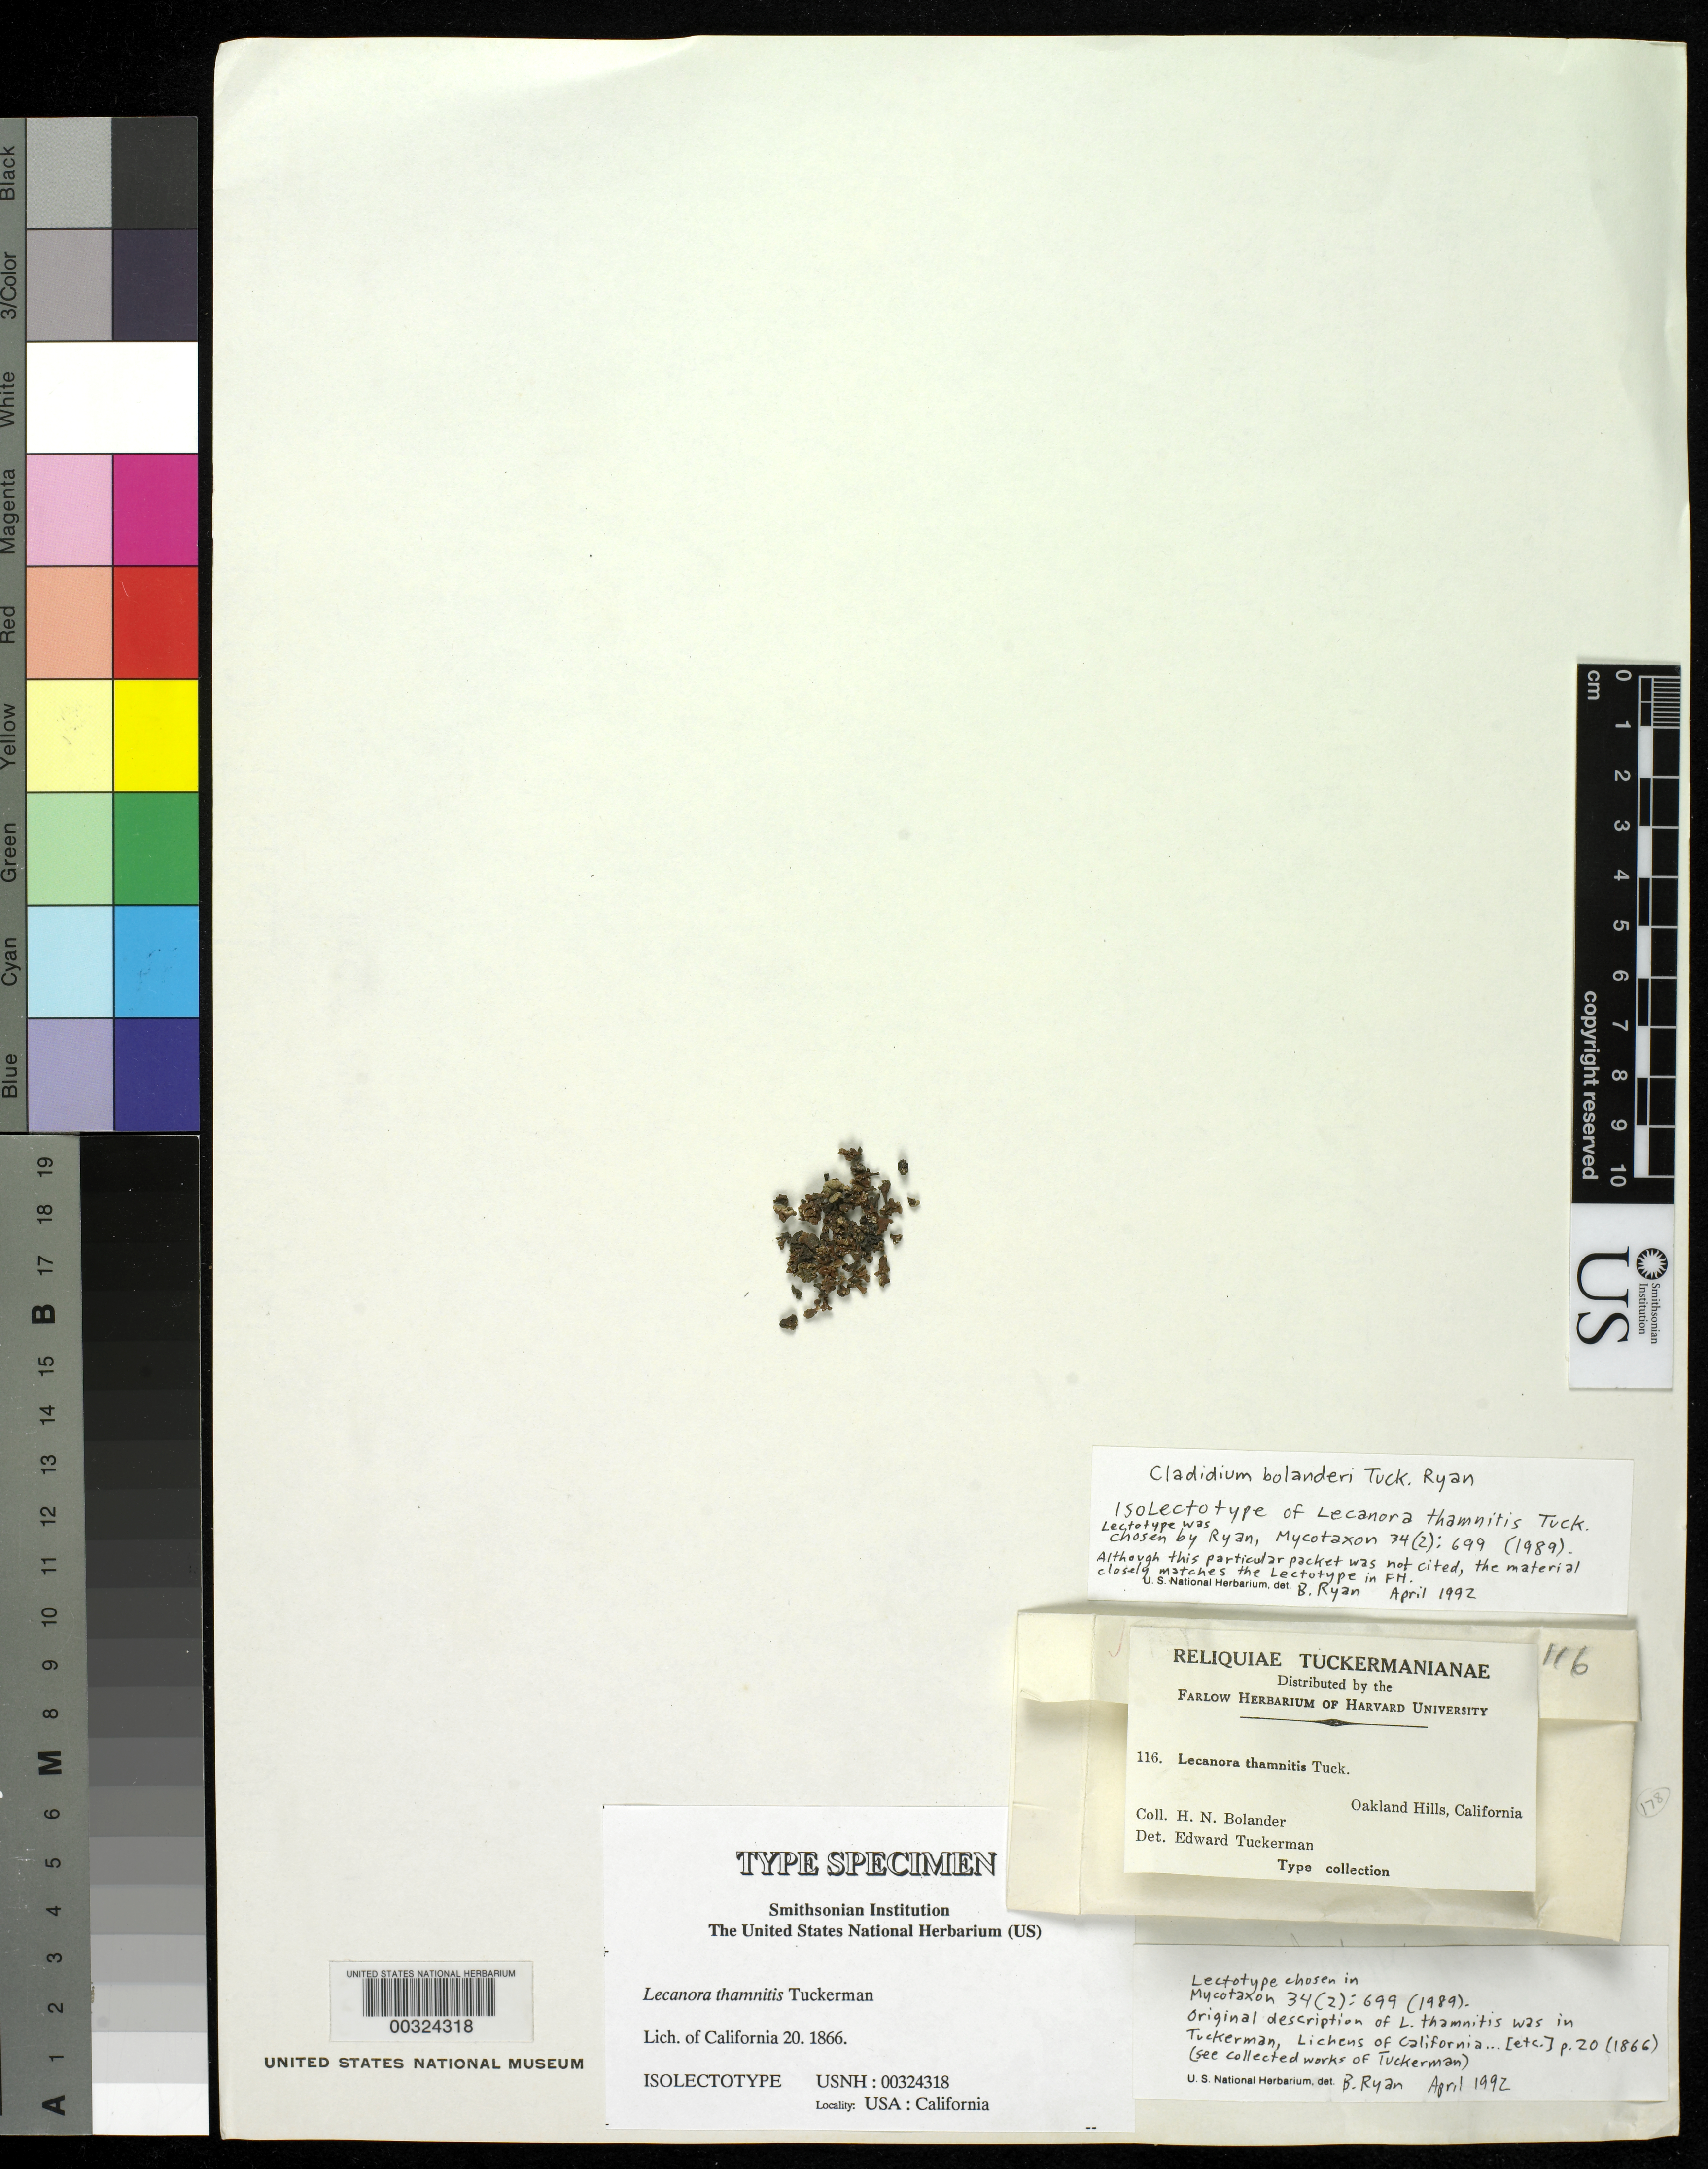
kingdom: Fungi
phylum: Ascomycota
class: Lecanoromycetes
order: Lecanorales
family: Lecanoraceae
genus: Lecanora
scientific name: Lecanora thamnitis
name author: Tuck.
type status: Isolectotype; Type Collection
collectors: H. Bolander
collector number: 116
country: United States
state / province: California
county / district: Alameda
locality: Oakland Hills.